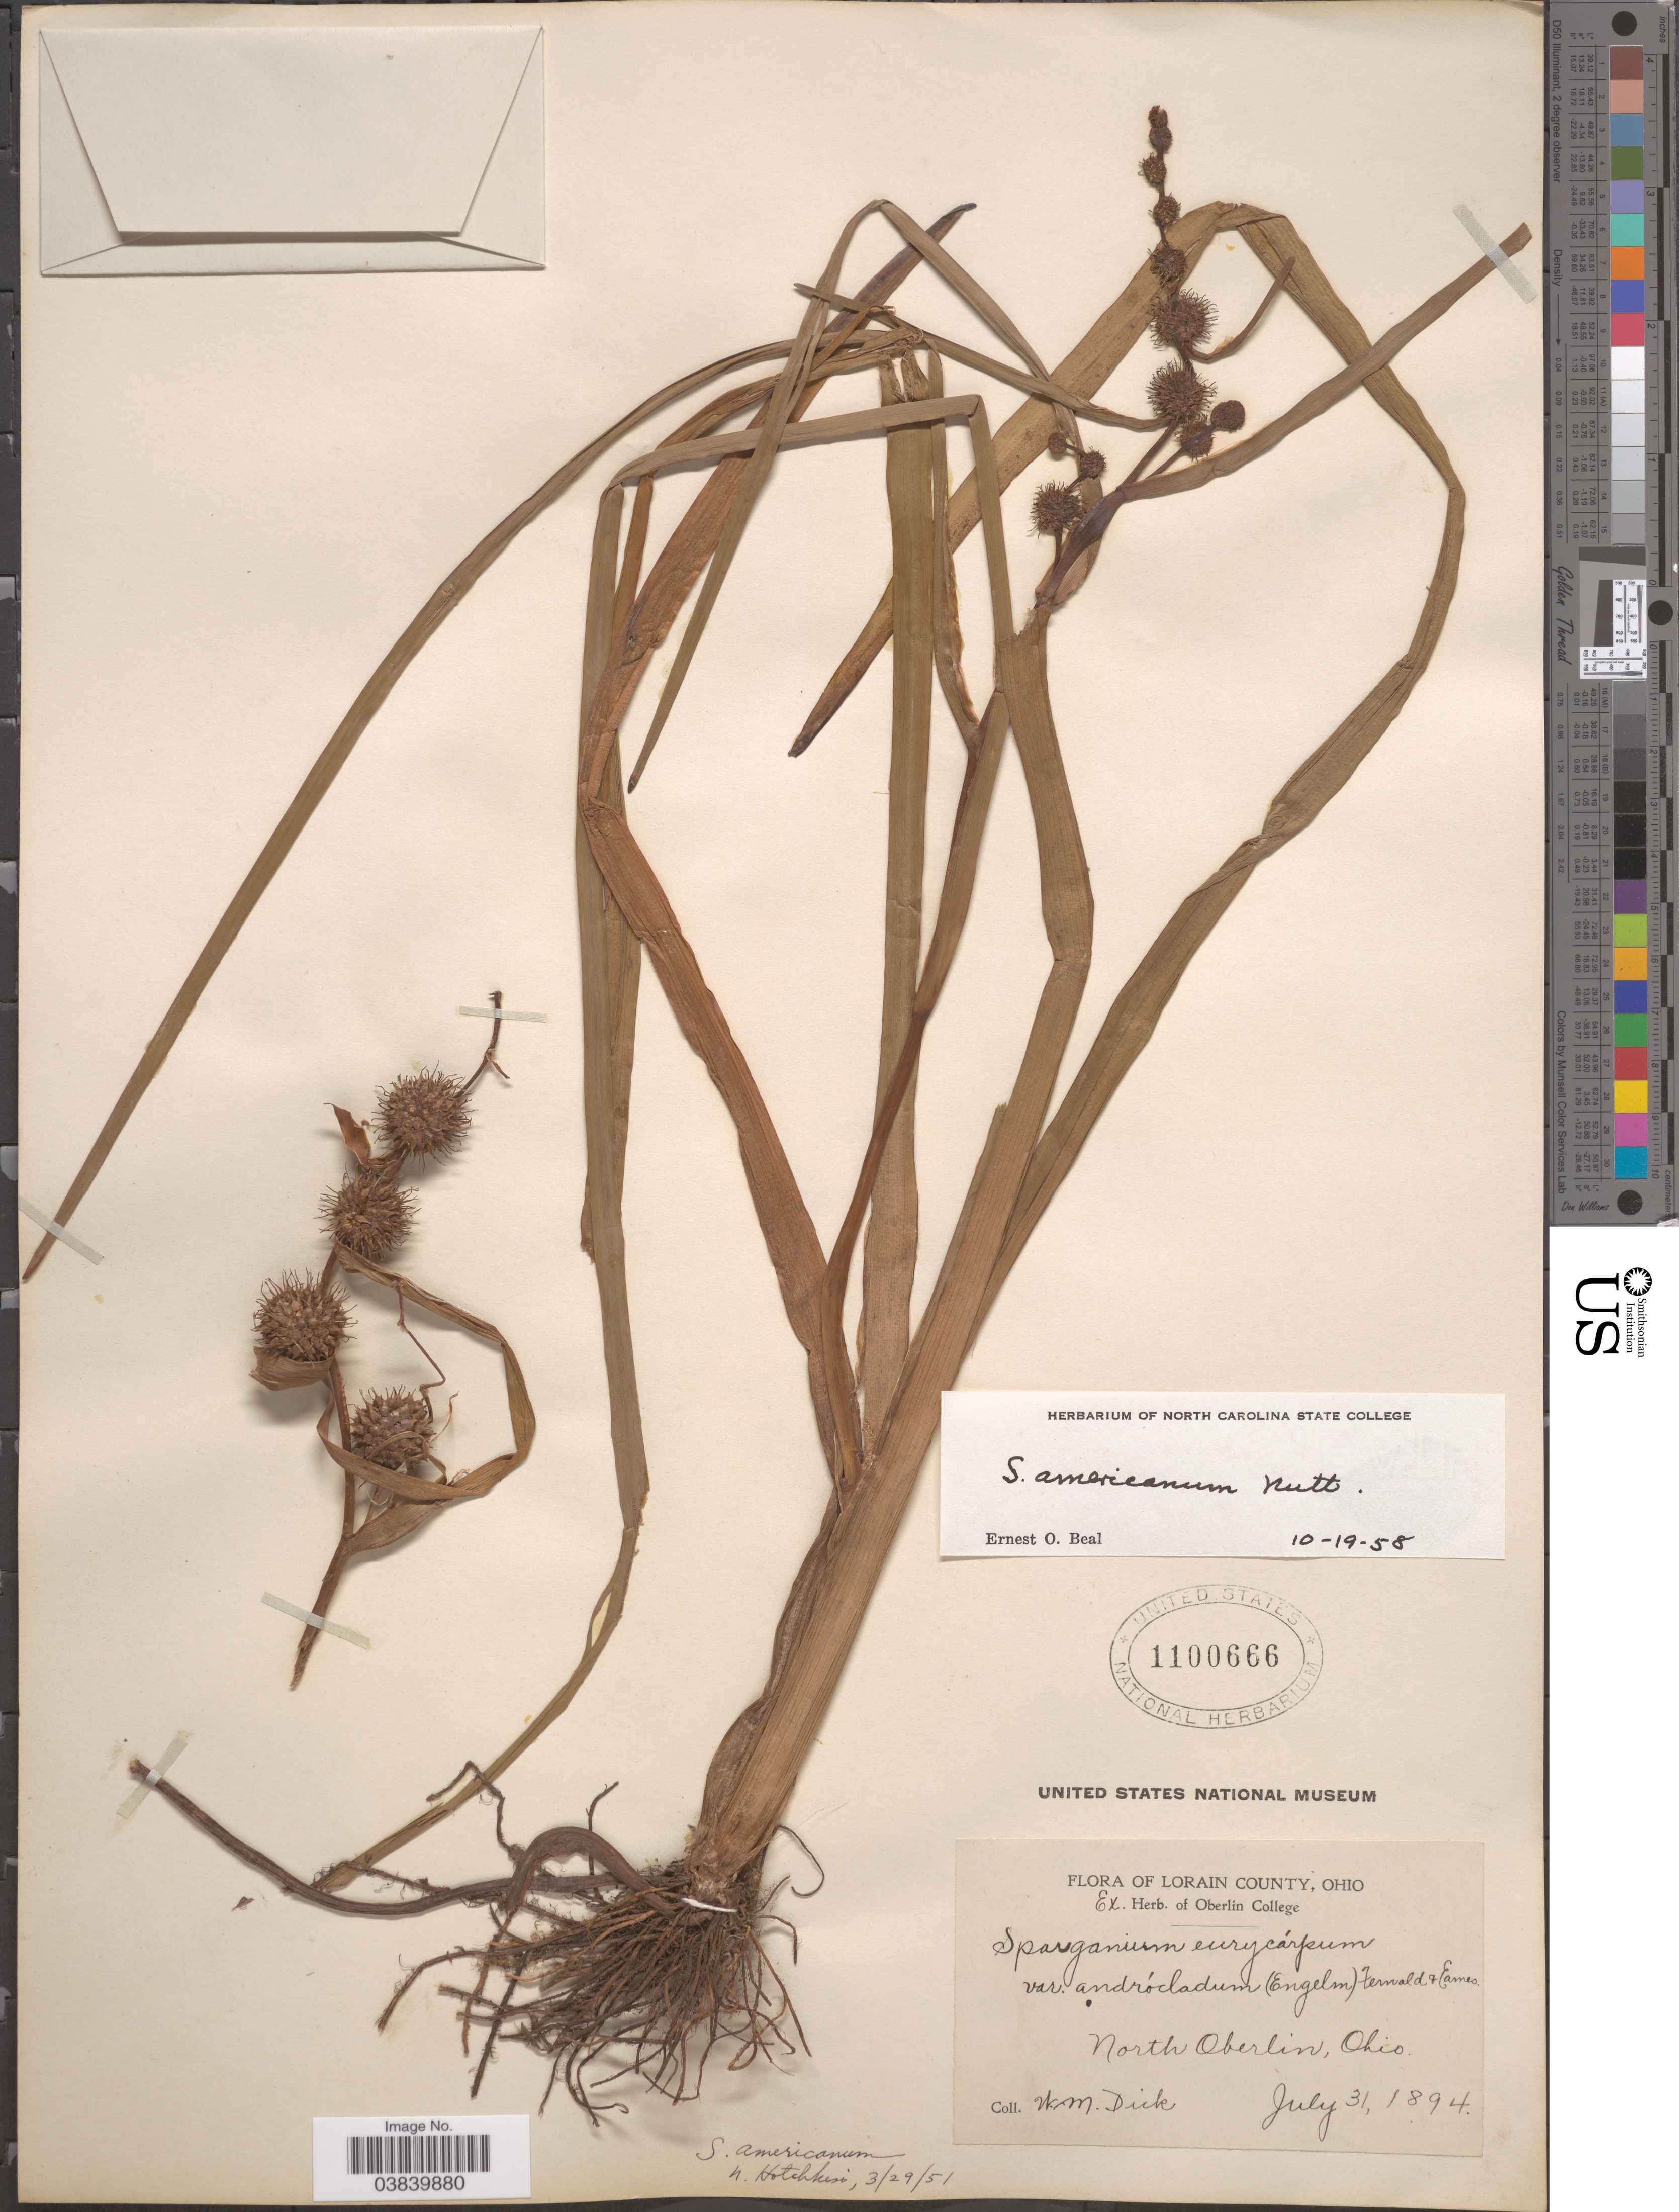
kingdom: Plantae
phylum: Tracheophyta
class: Liliopsida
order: Poales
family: Typhaceae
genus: Sparganium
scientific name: Sparganium americanum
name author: Nutt.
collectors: W. Dick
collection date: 1894-07-31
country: United States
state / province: Ohio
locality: Lorain County. North Oberlin.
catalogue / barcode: US 1100666